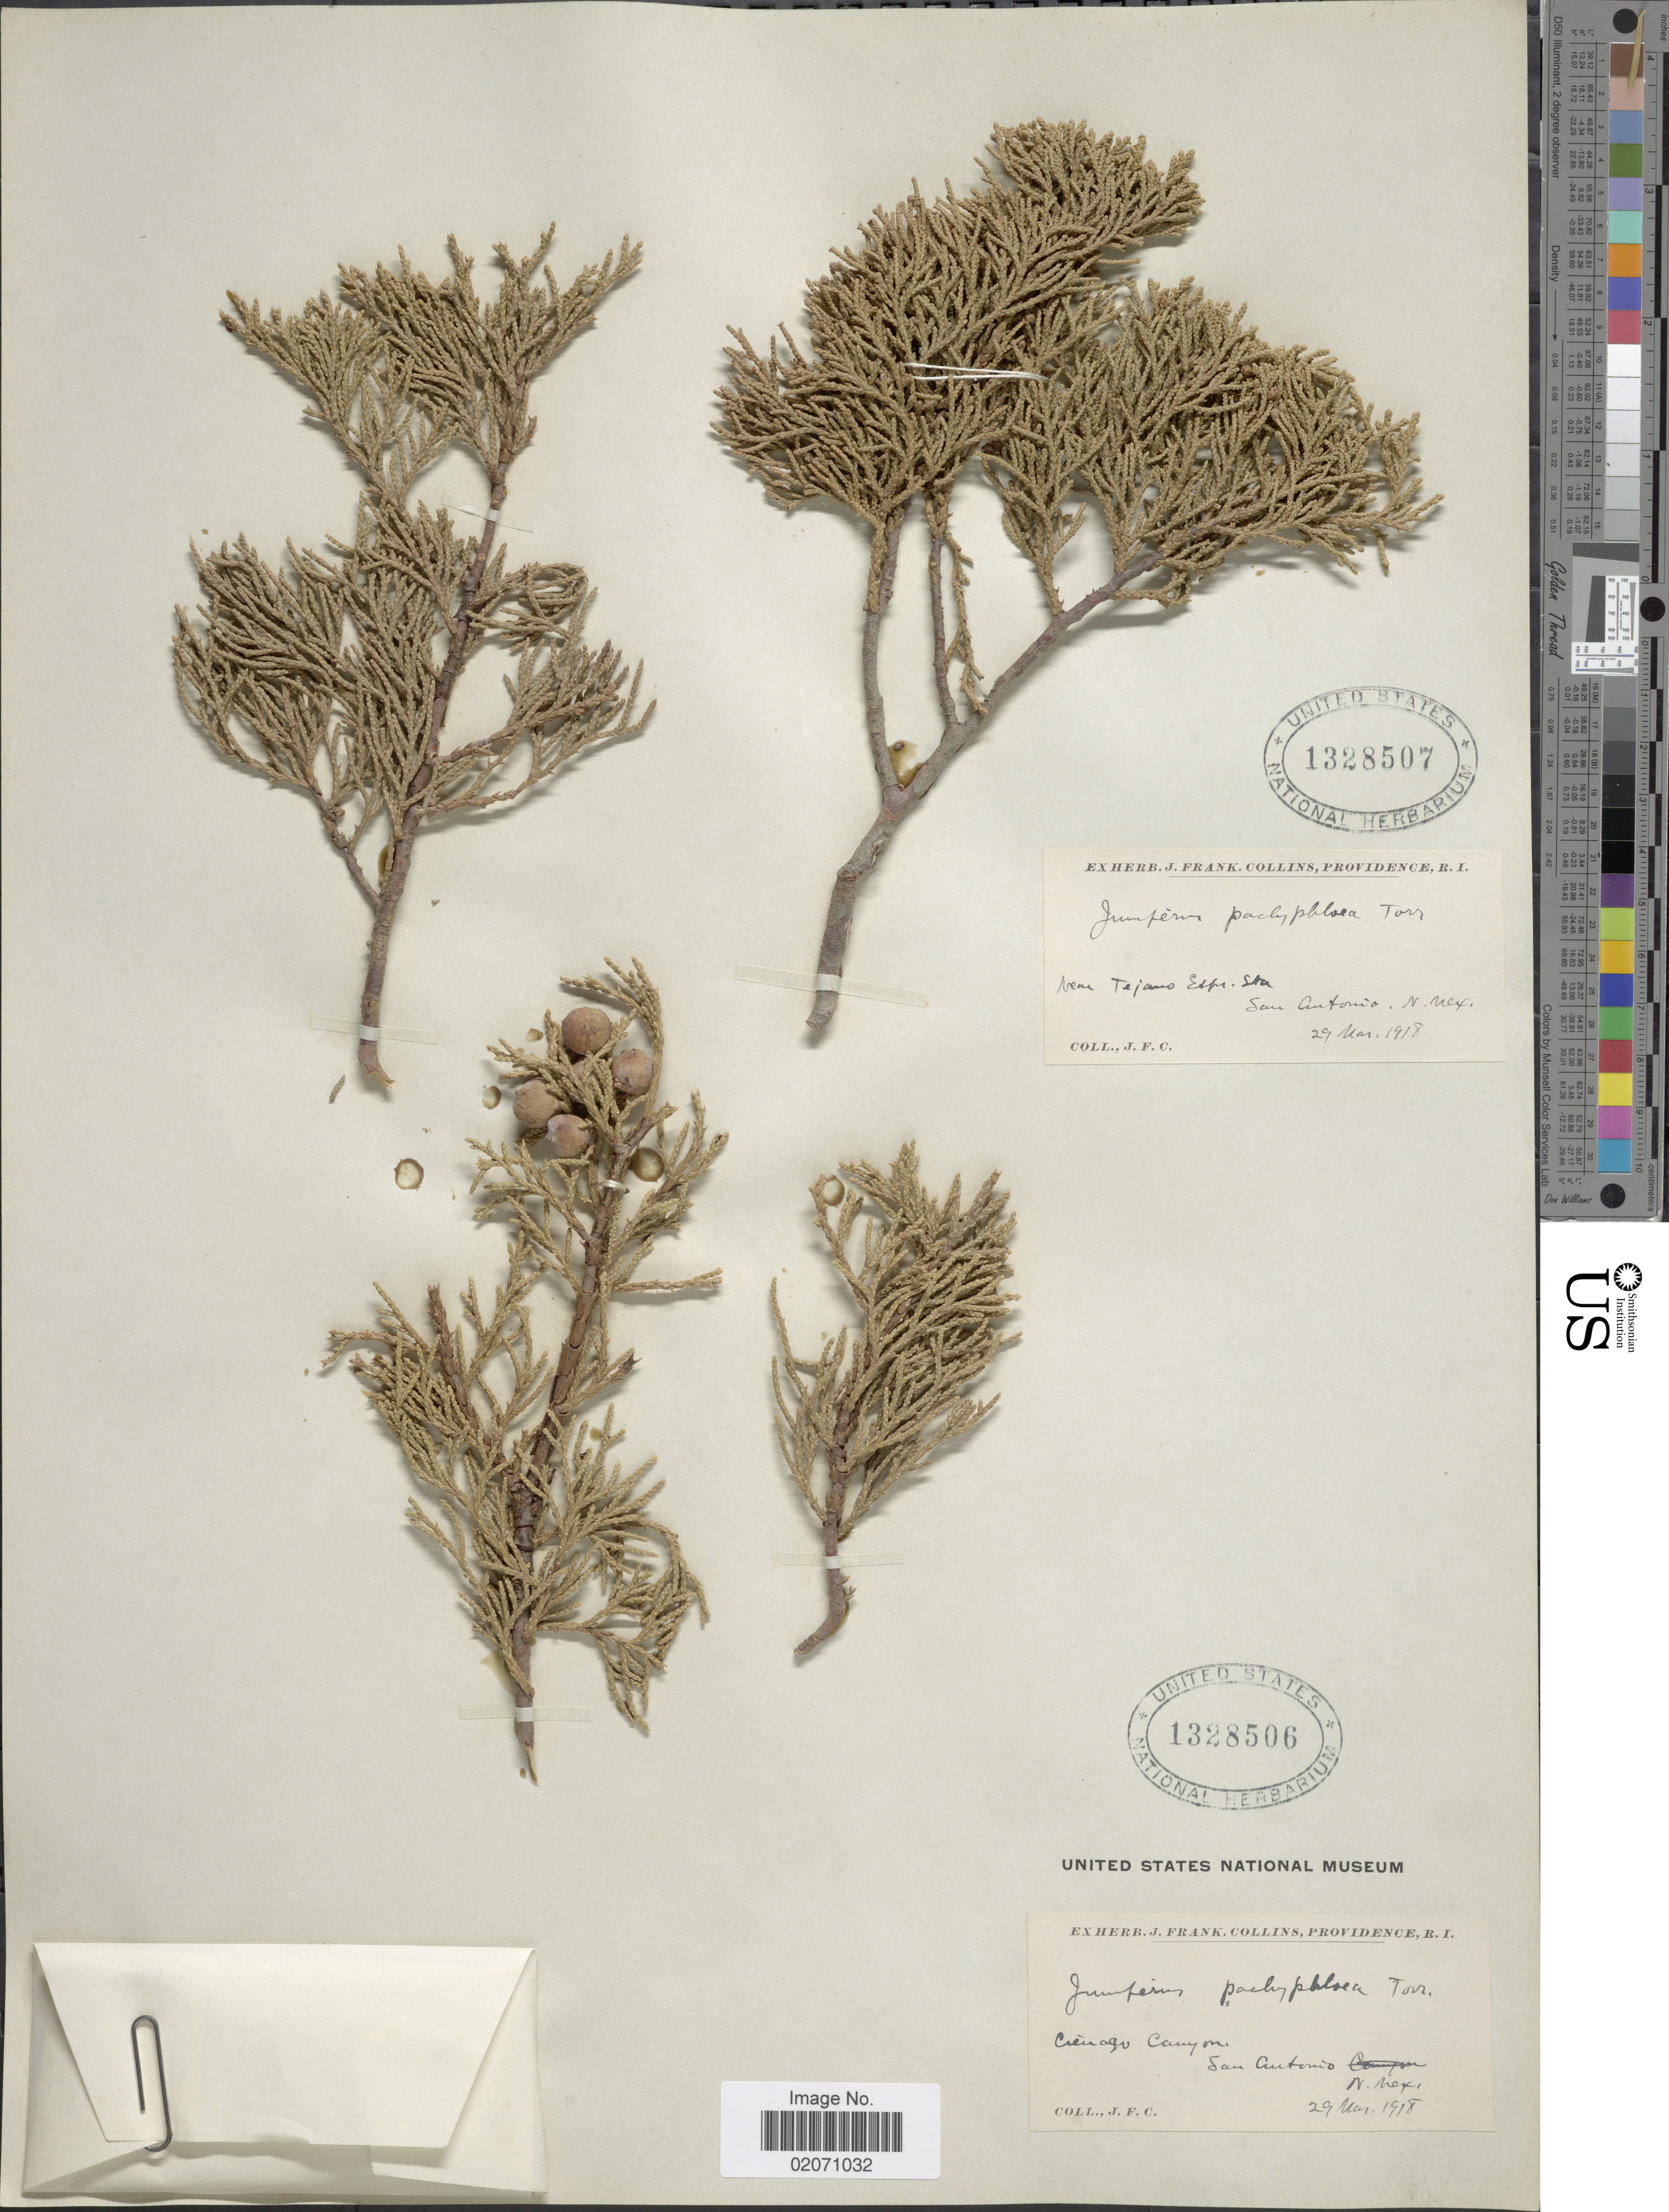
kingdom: Plantae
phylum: Tracheophyta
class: Pinopsida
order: Pinales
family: Cupressaceae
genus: Juniperus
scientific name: Juniperus deppeana var. pachyphlaea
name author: (Torr.) Martínez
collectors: J. Collins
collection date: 1918-03-29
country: United States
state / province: New Mexico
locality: San Antonio, near Tejamo Expr. Sta.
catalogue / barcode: US 1328507-2